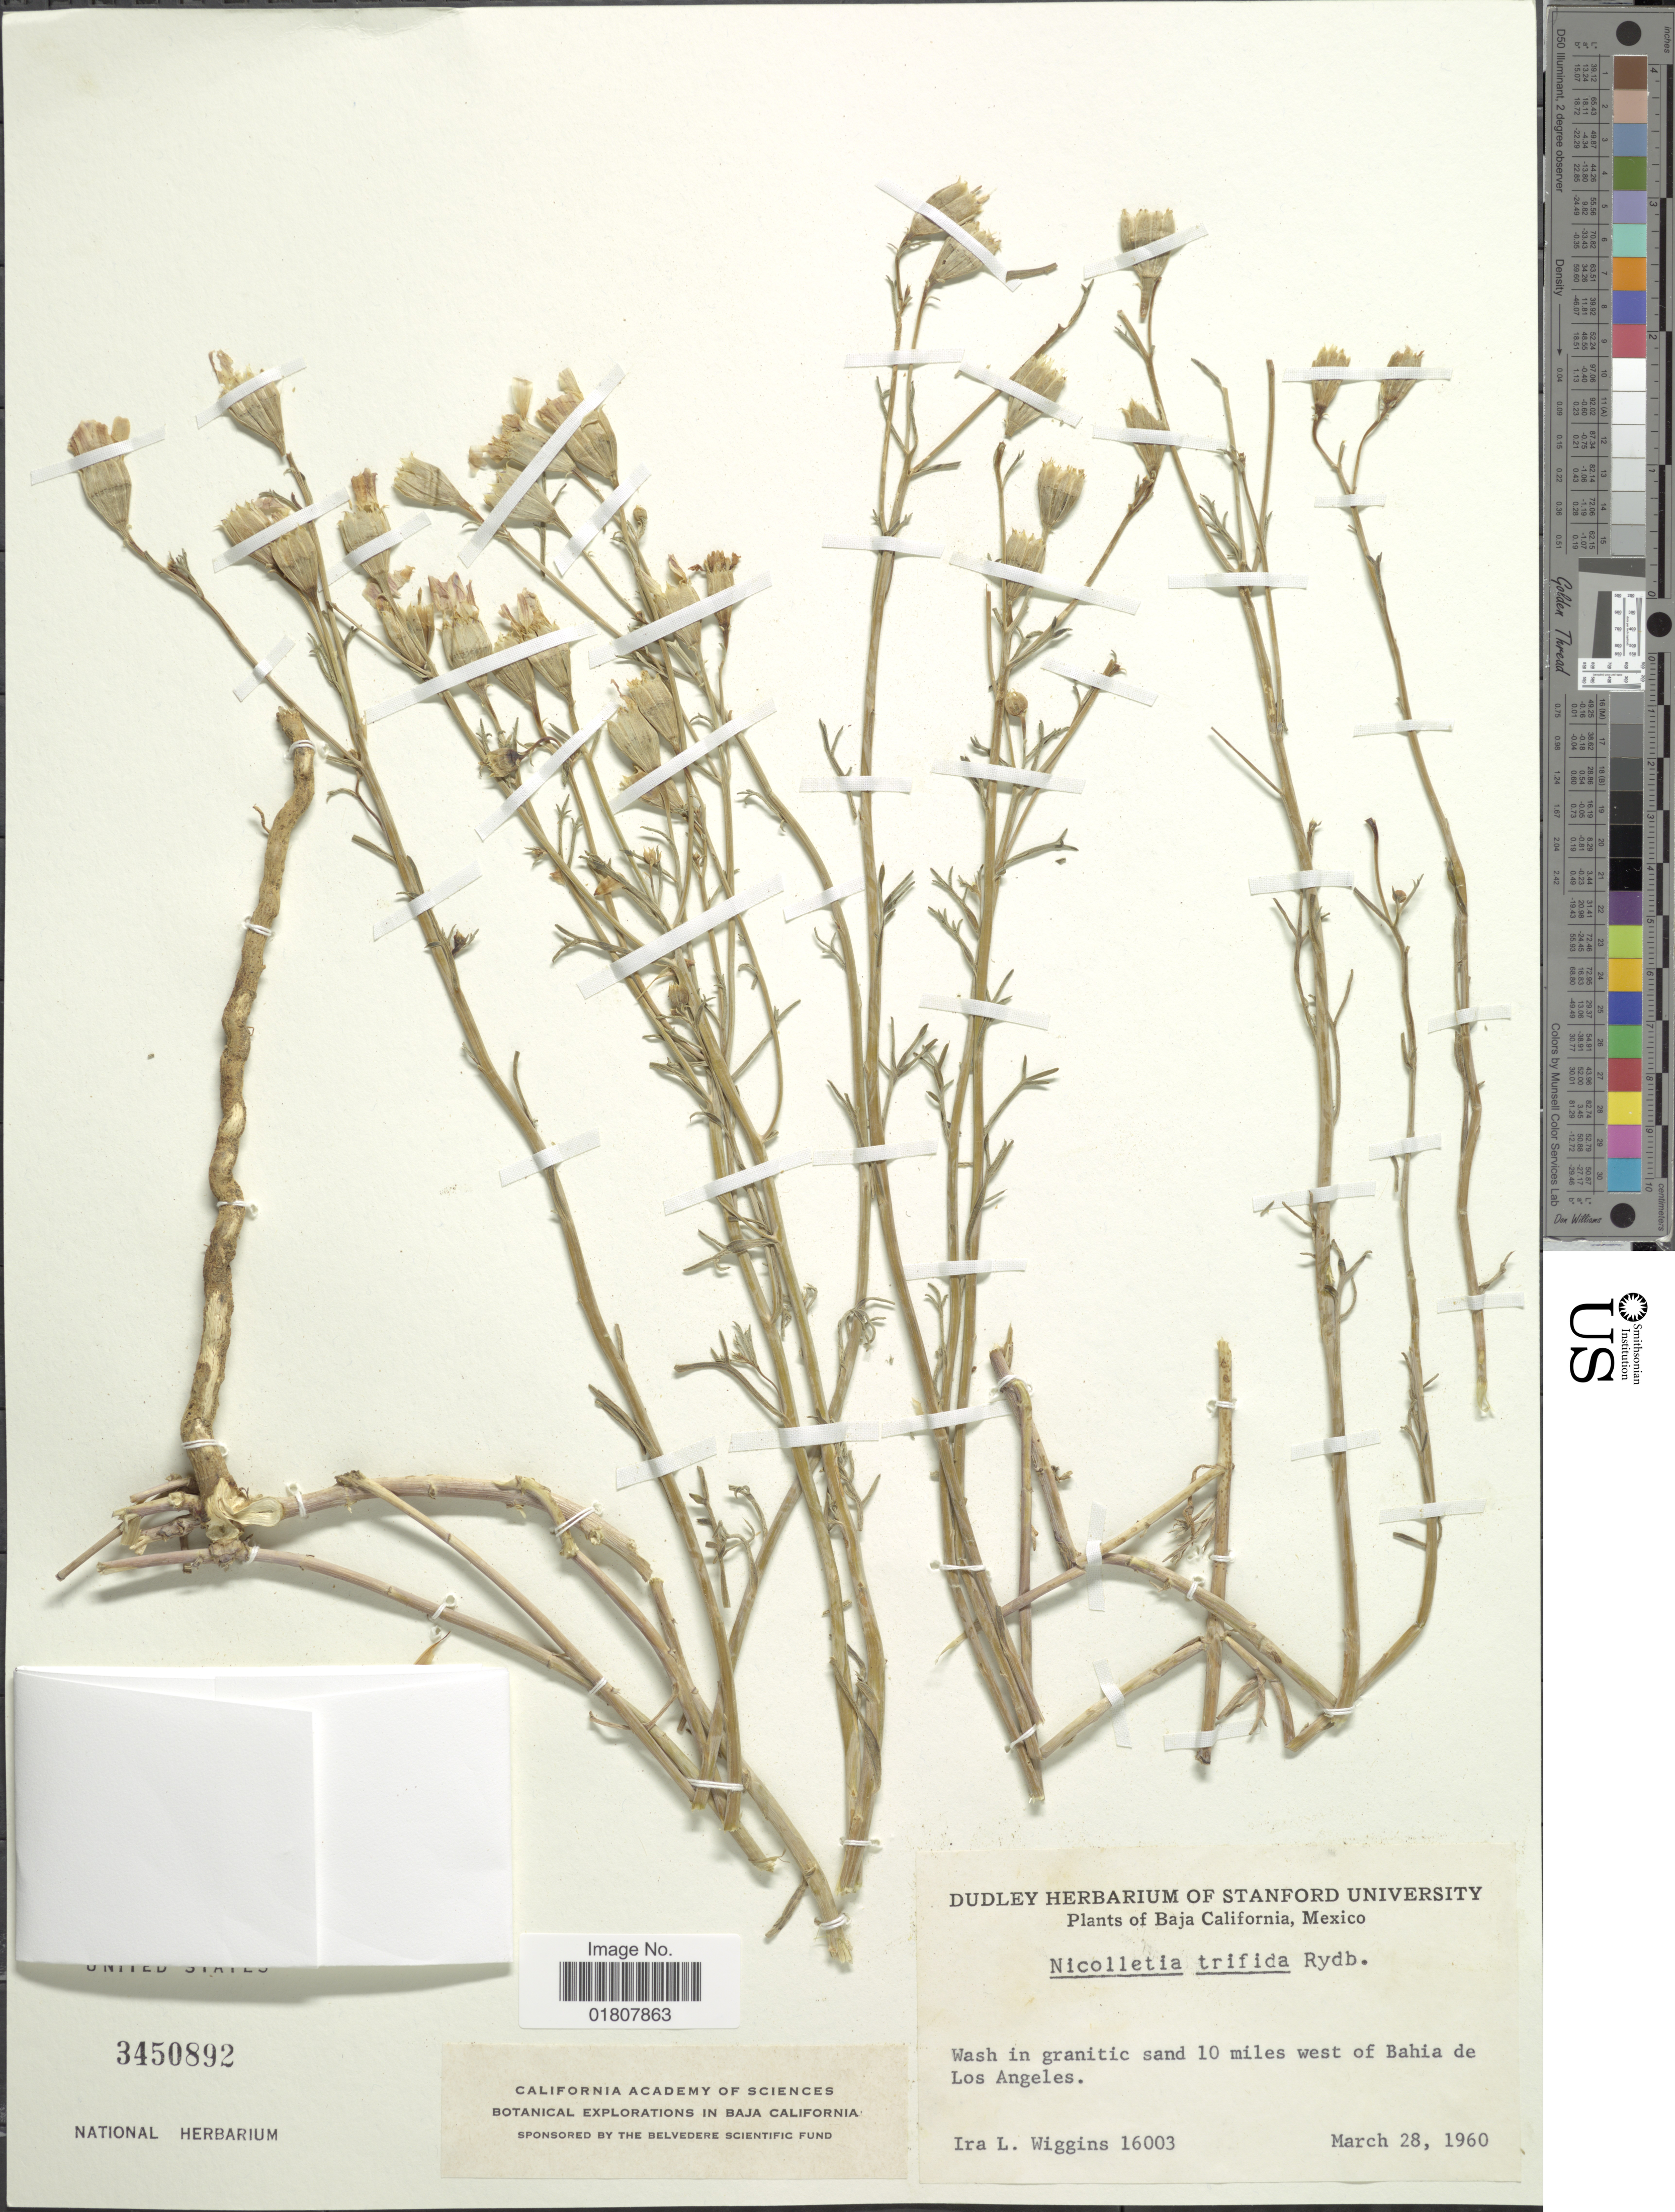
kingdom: Plantae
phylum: Tracheophyta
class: Magnoliopsida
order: Asterales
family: Asteraceae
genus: Nicolletia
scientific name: Nicolletia trifida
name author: Rydb.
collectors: I. L. Wiggins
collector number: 16003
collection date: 1960-03-28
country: Mexico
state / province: Baja California Sur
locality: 10 miles west of Bahia de Los Angeles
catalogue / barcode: US 3450892